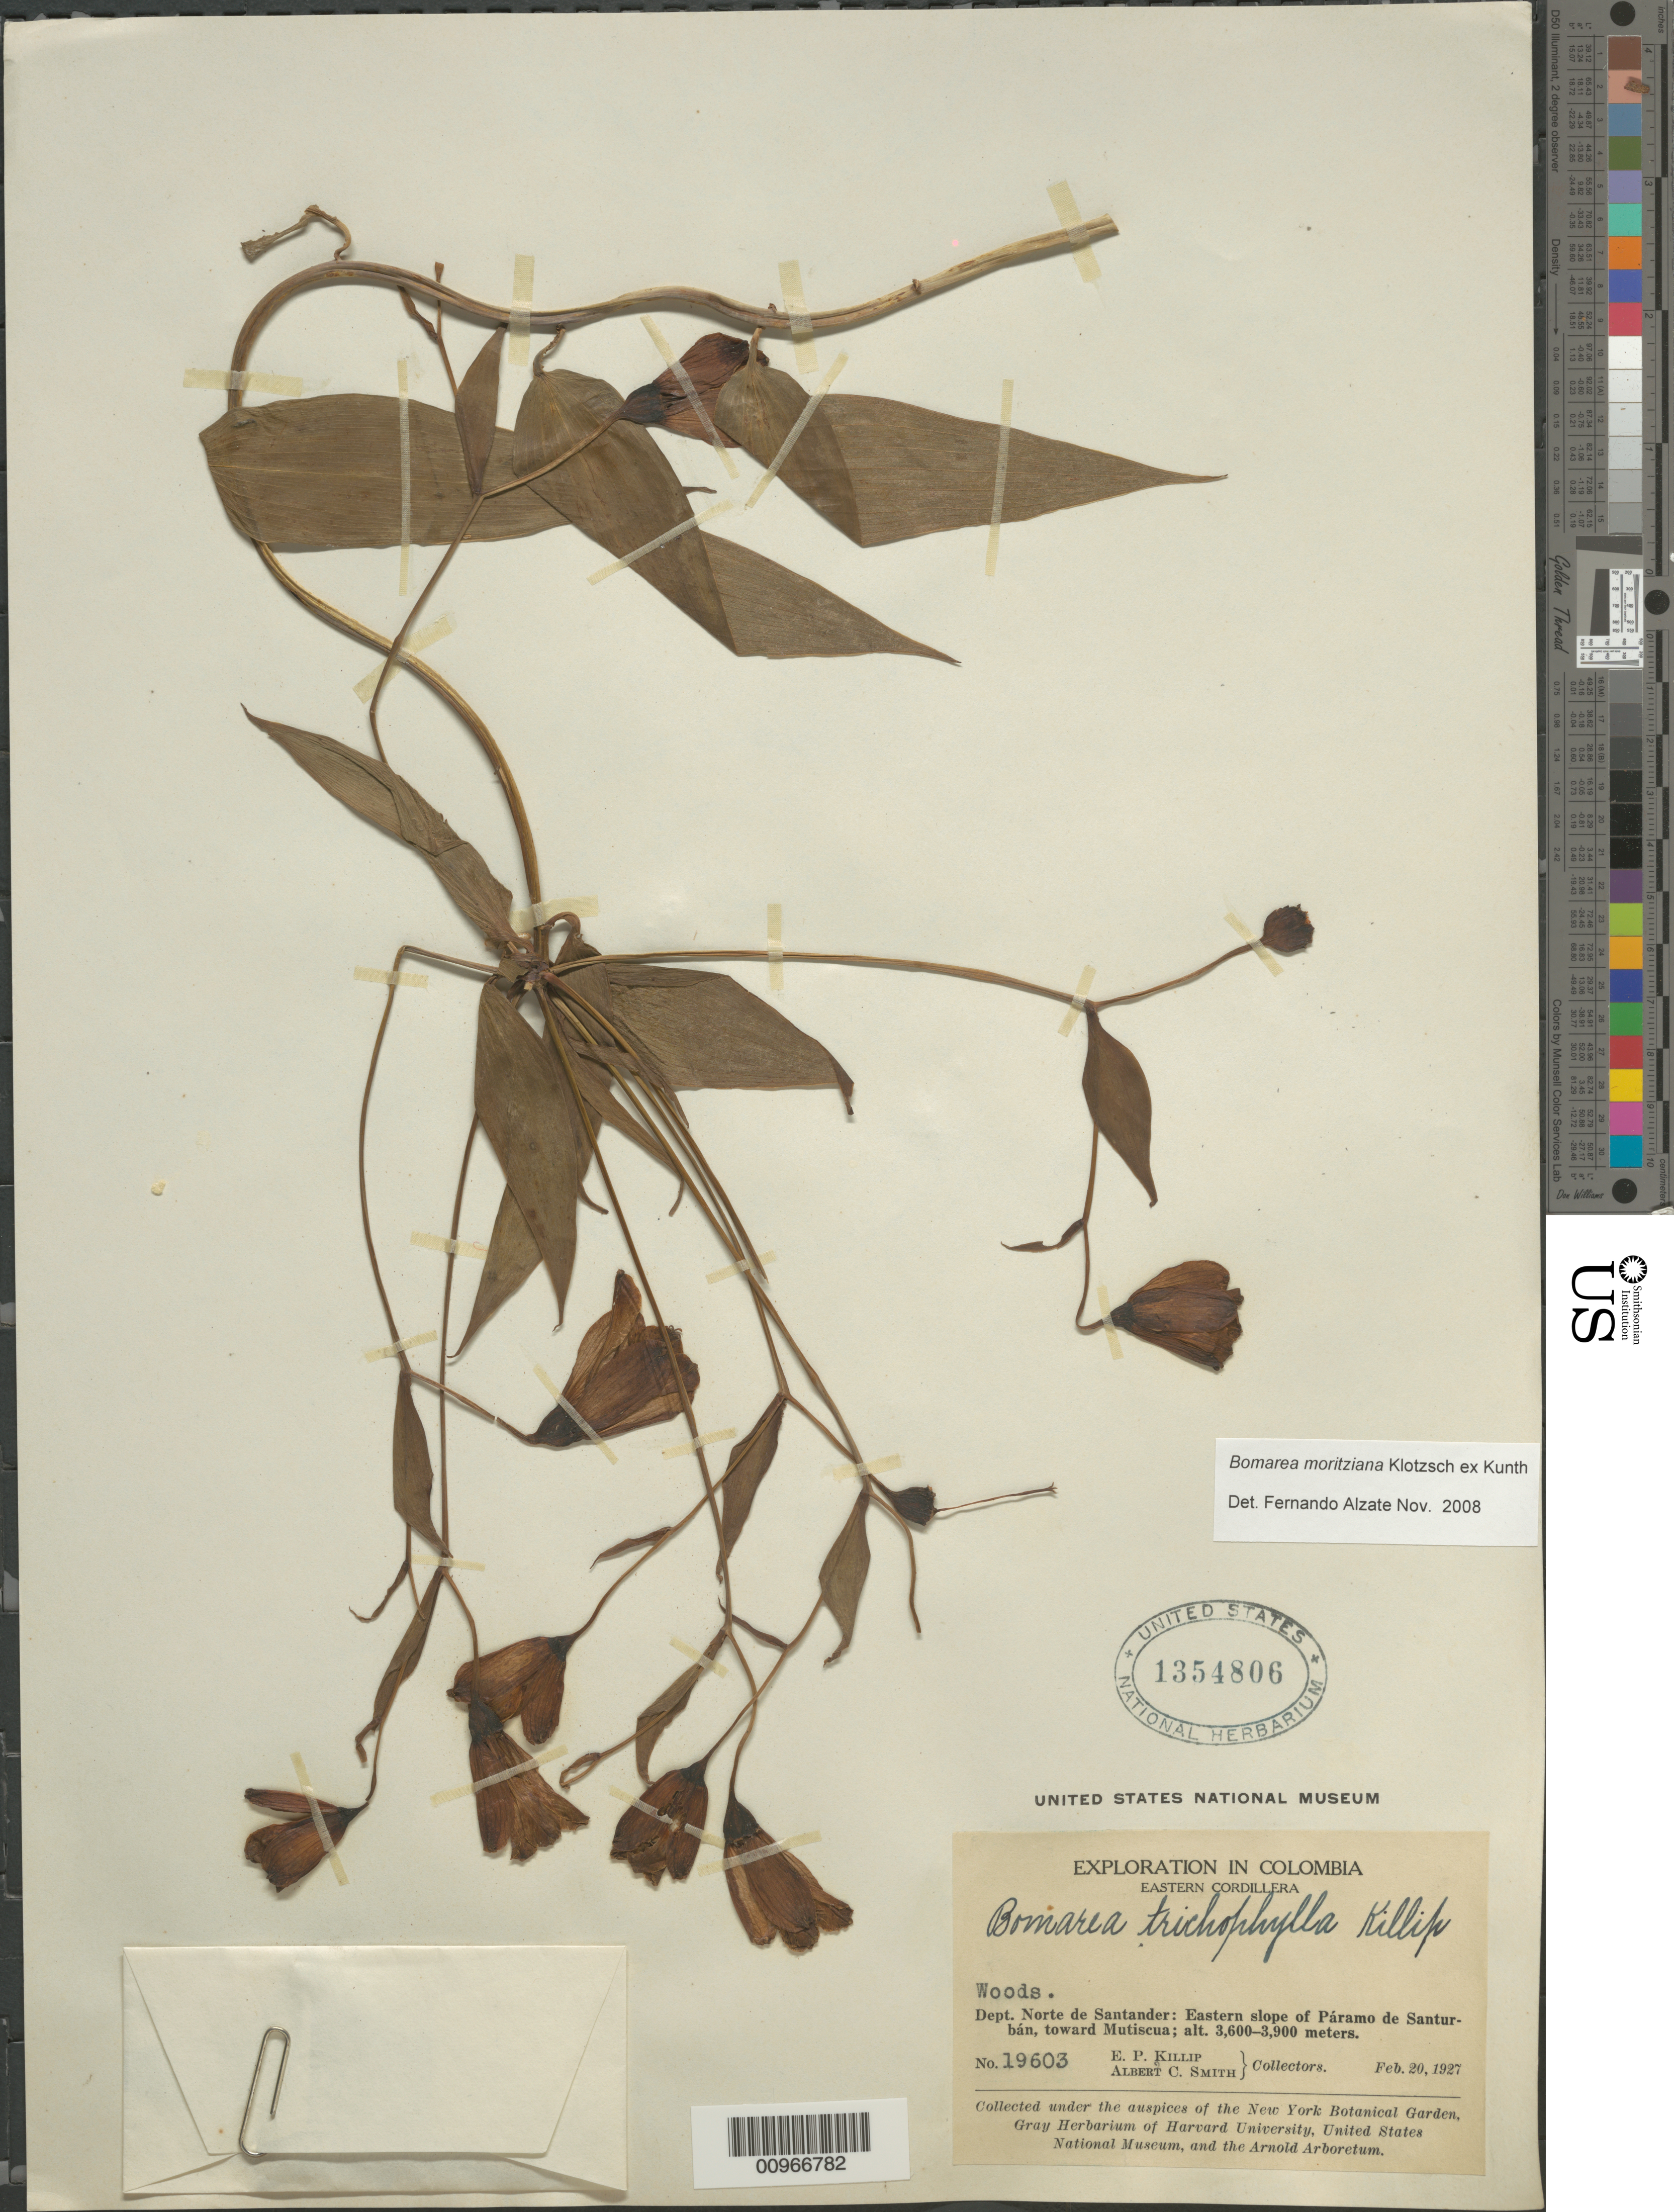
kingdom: Plantae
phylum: Tracheophyta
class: Liliopsida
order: Liliales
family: Alstroemeriaceae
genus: Bomarea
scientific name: Bomarea moritziana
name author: Klotzsch ex Kunth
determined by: Alzate Guarin, Fernando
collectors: E. P. Killip & A. C. Smith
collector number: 19603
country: Colombia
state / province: Norte de Santander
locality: Paramo de San Turban, toward Mutiscua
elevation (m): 3600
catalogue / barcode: US 1354806